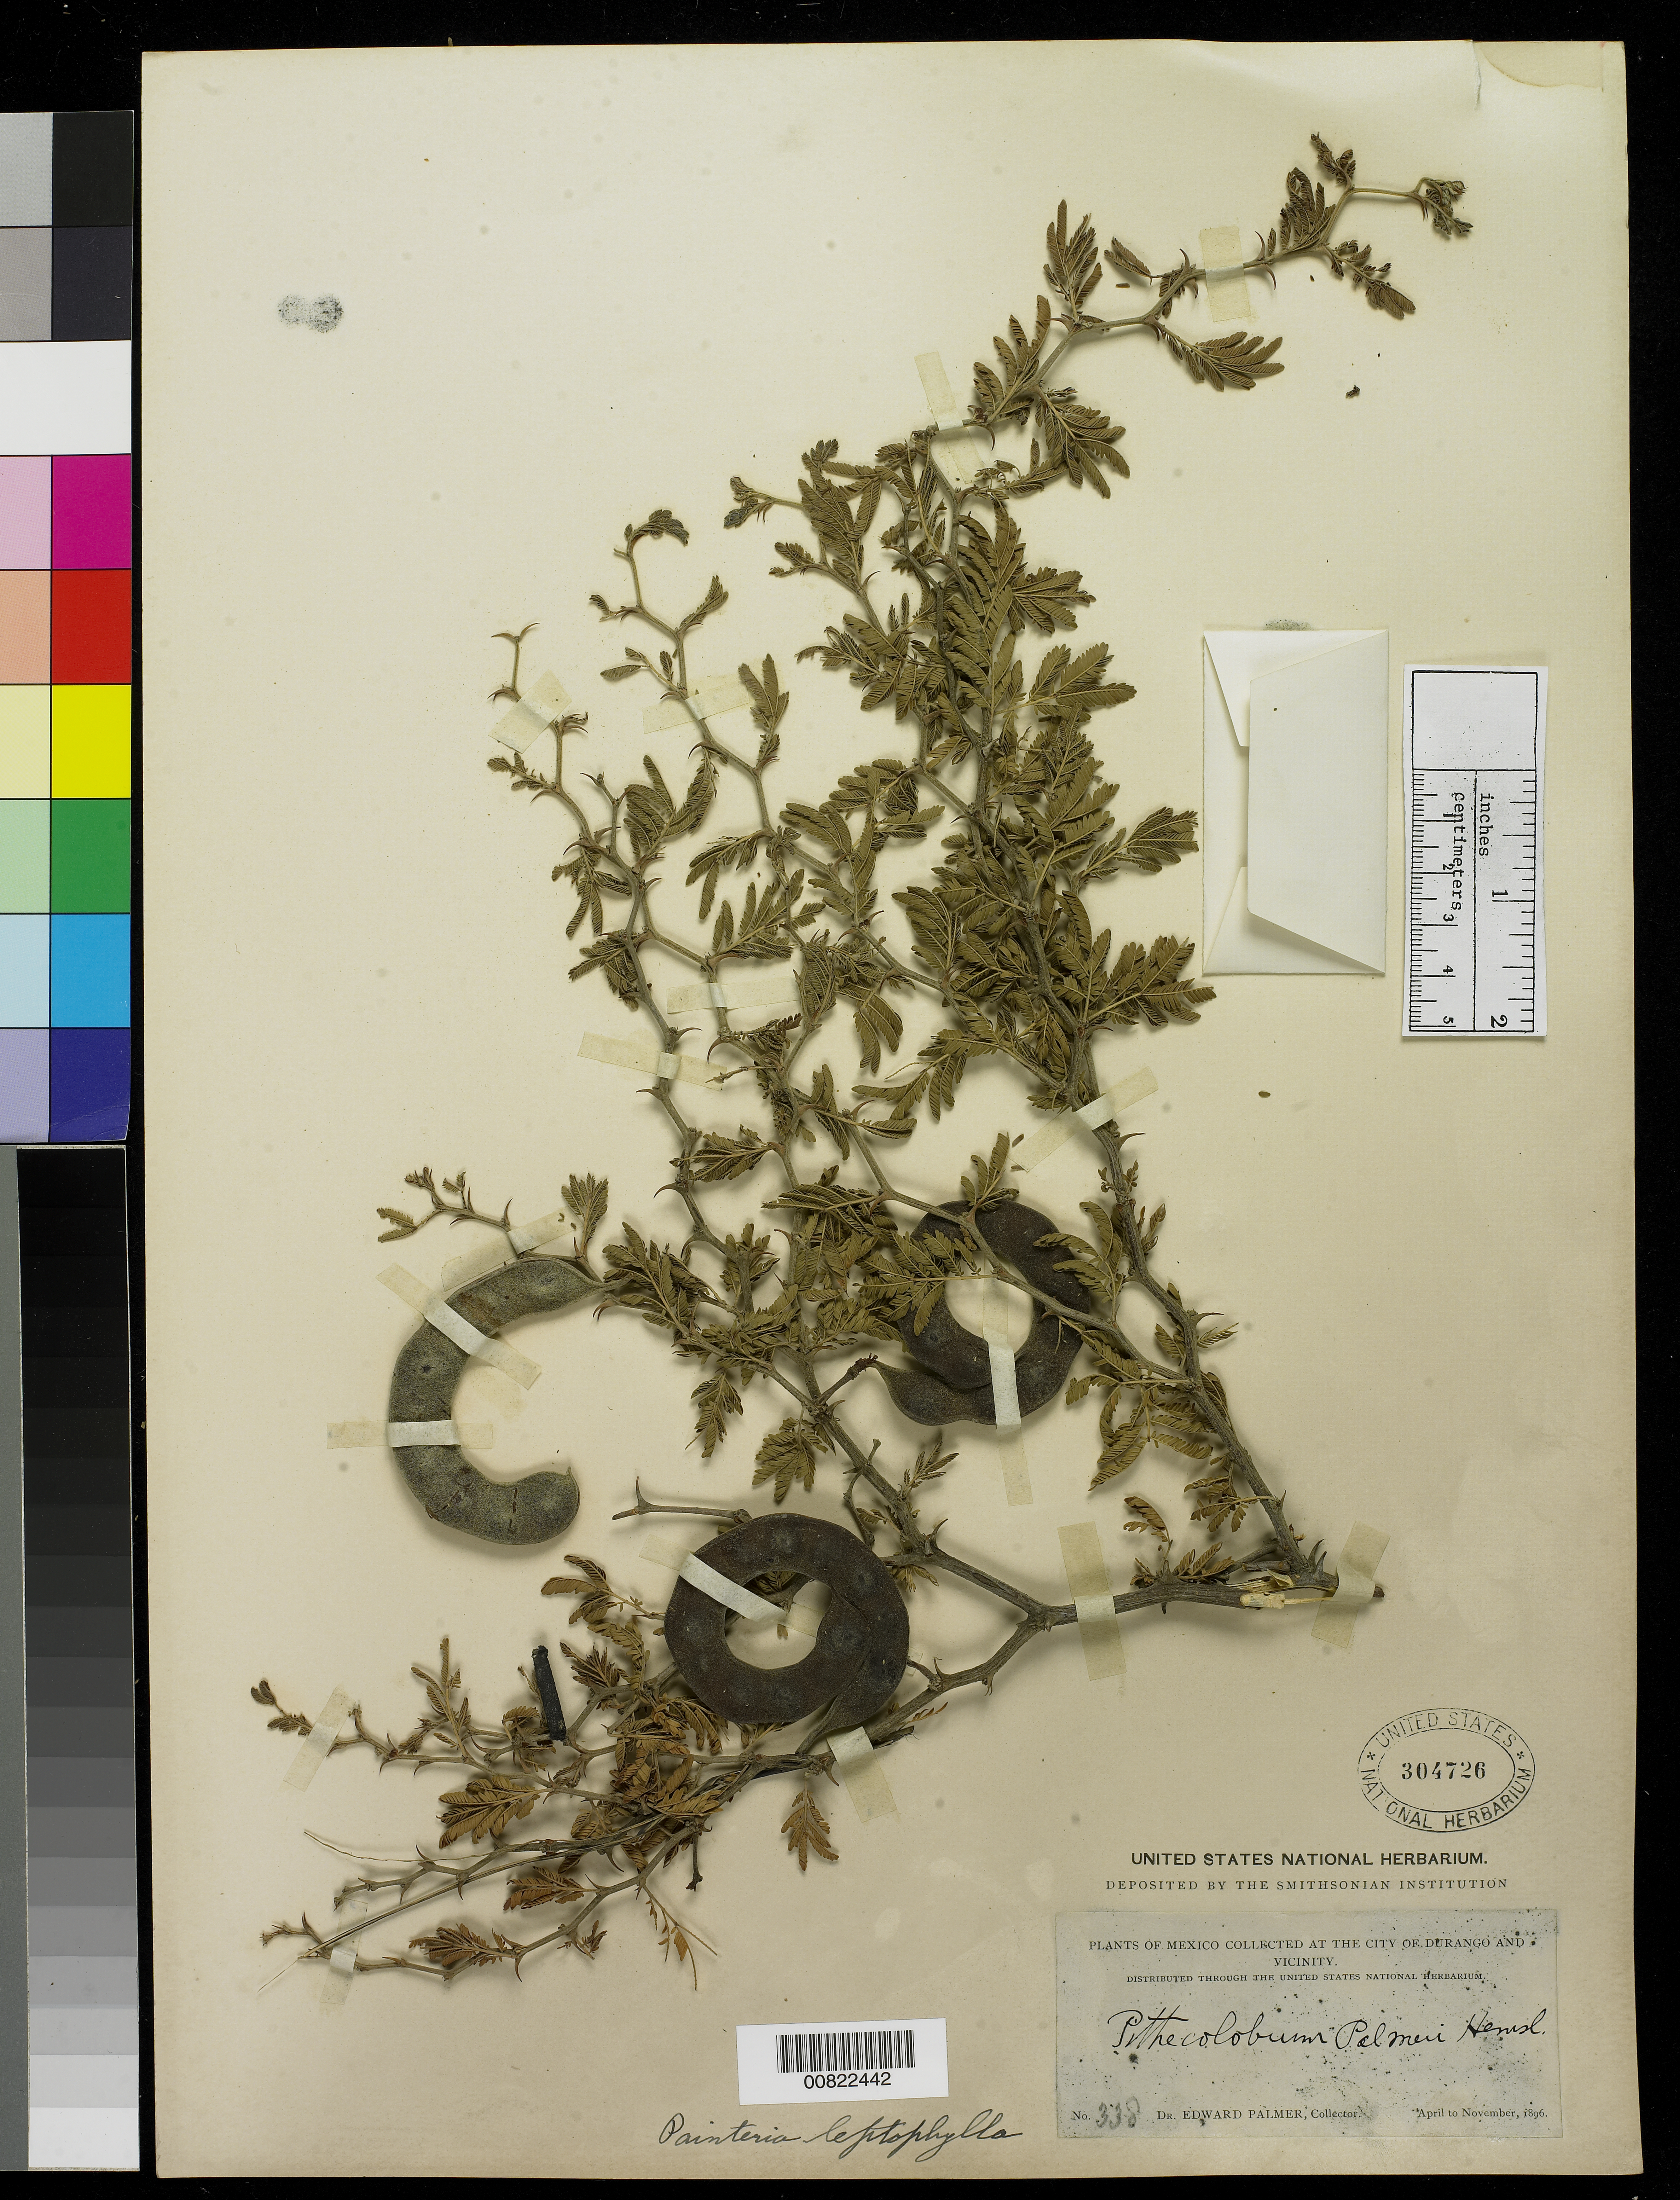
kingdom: Plantae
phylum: Tracheophyta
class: Magnoliopsida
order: Fabales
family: Fabaceae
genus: Ricoa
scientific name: Ricoa leptophylla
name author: (DC.) Duno & Torke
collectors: E. Palmer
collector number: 338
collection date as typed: Apr 1896 to -- Nov 1896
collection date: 1896-04/1896-11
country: Mexico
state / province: Durango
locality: City of Durango and vicinity.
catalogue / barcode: US 304726